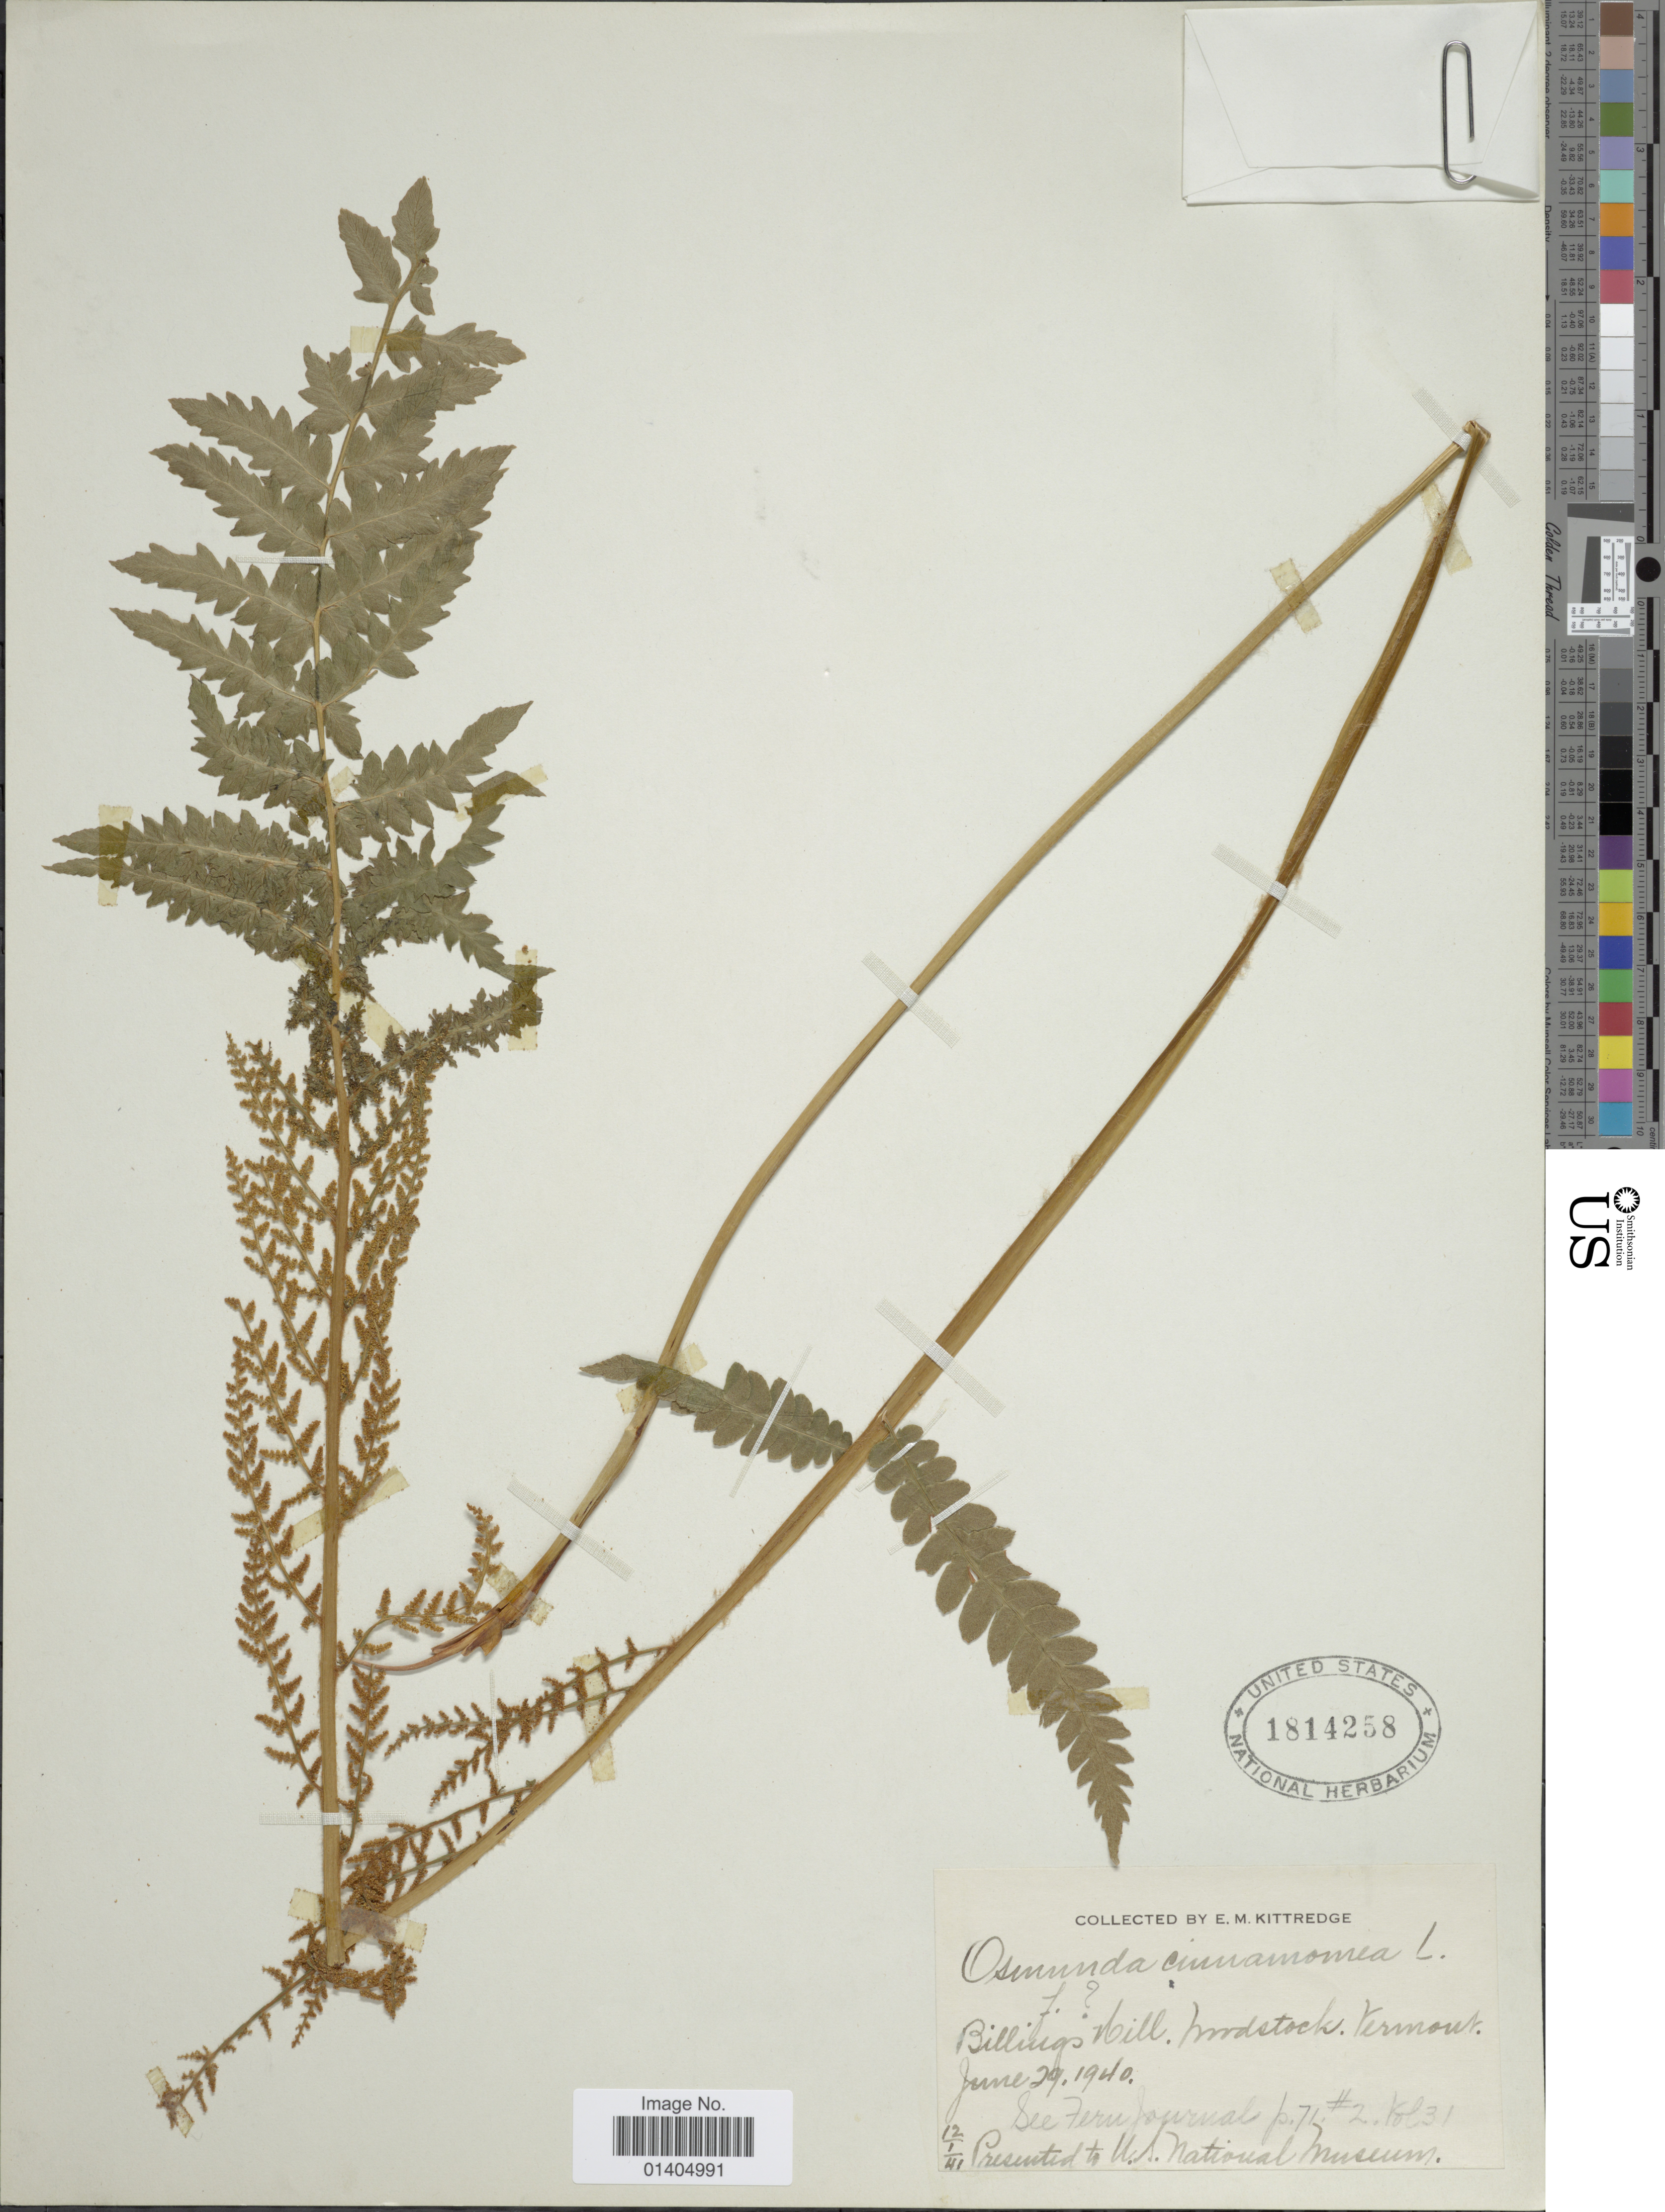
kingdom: Plantae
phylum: Tracheophyta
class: Polypodiopsida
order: Osmundales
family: Osmundaceae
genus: Osmundastrum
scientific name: Osmundastrum cinnamomeum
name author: (L.) C. Presl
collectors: E. Kittridge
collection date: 1940-06-29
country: United States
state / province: Vermont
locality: Billings Mill Woodstock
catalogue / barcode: US 1814258